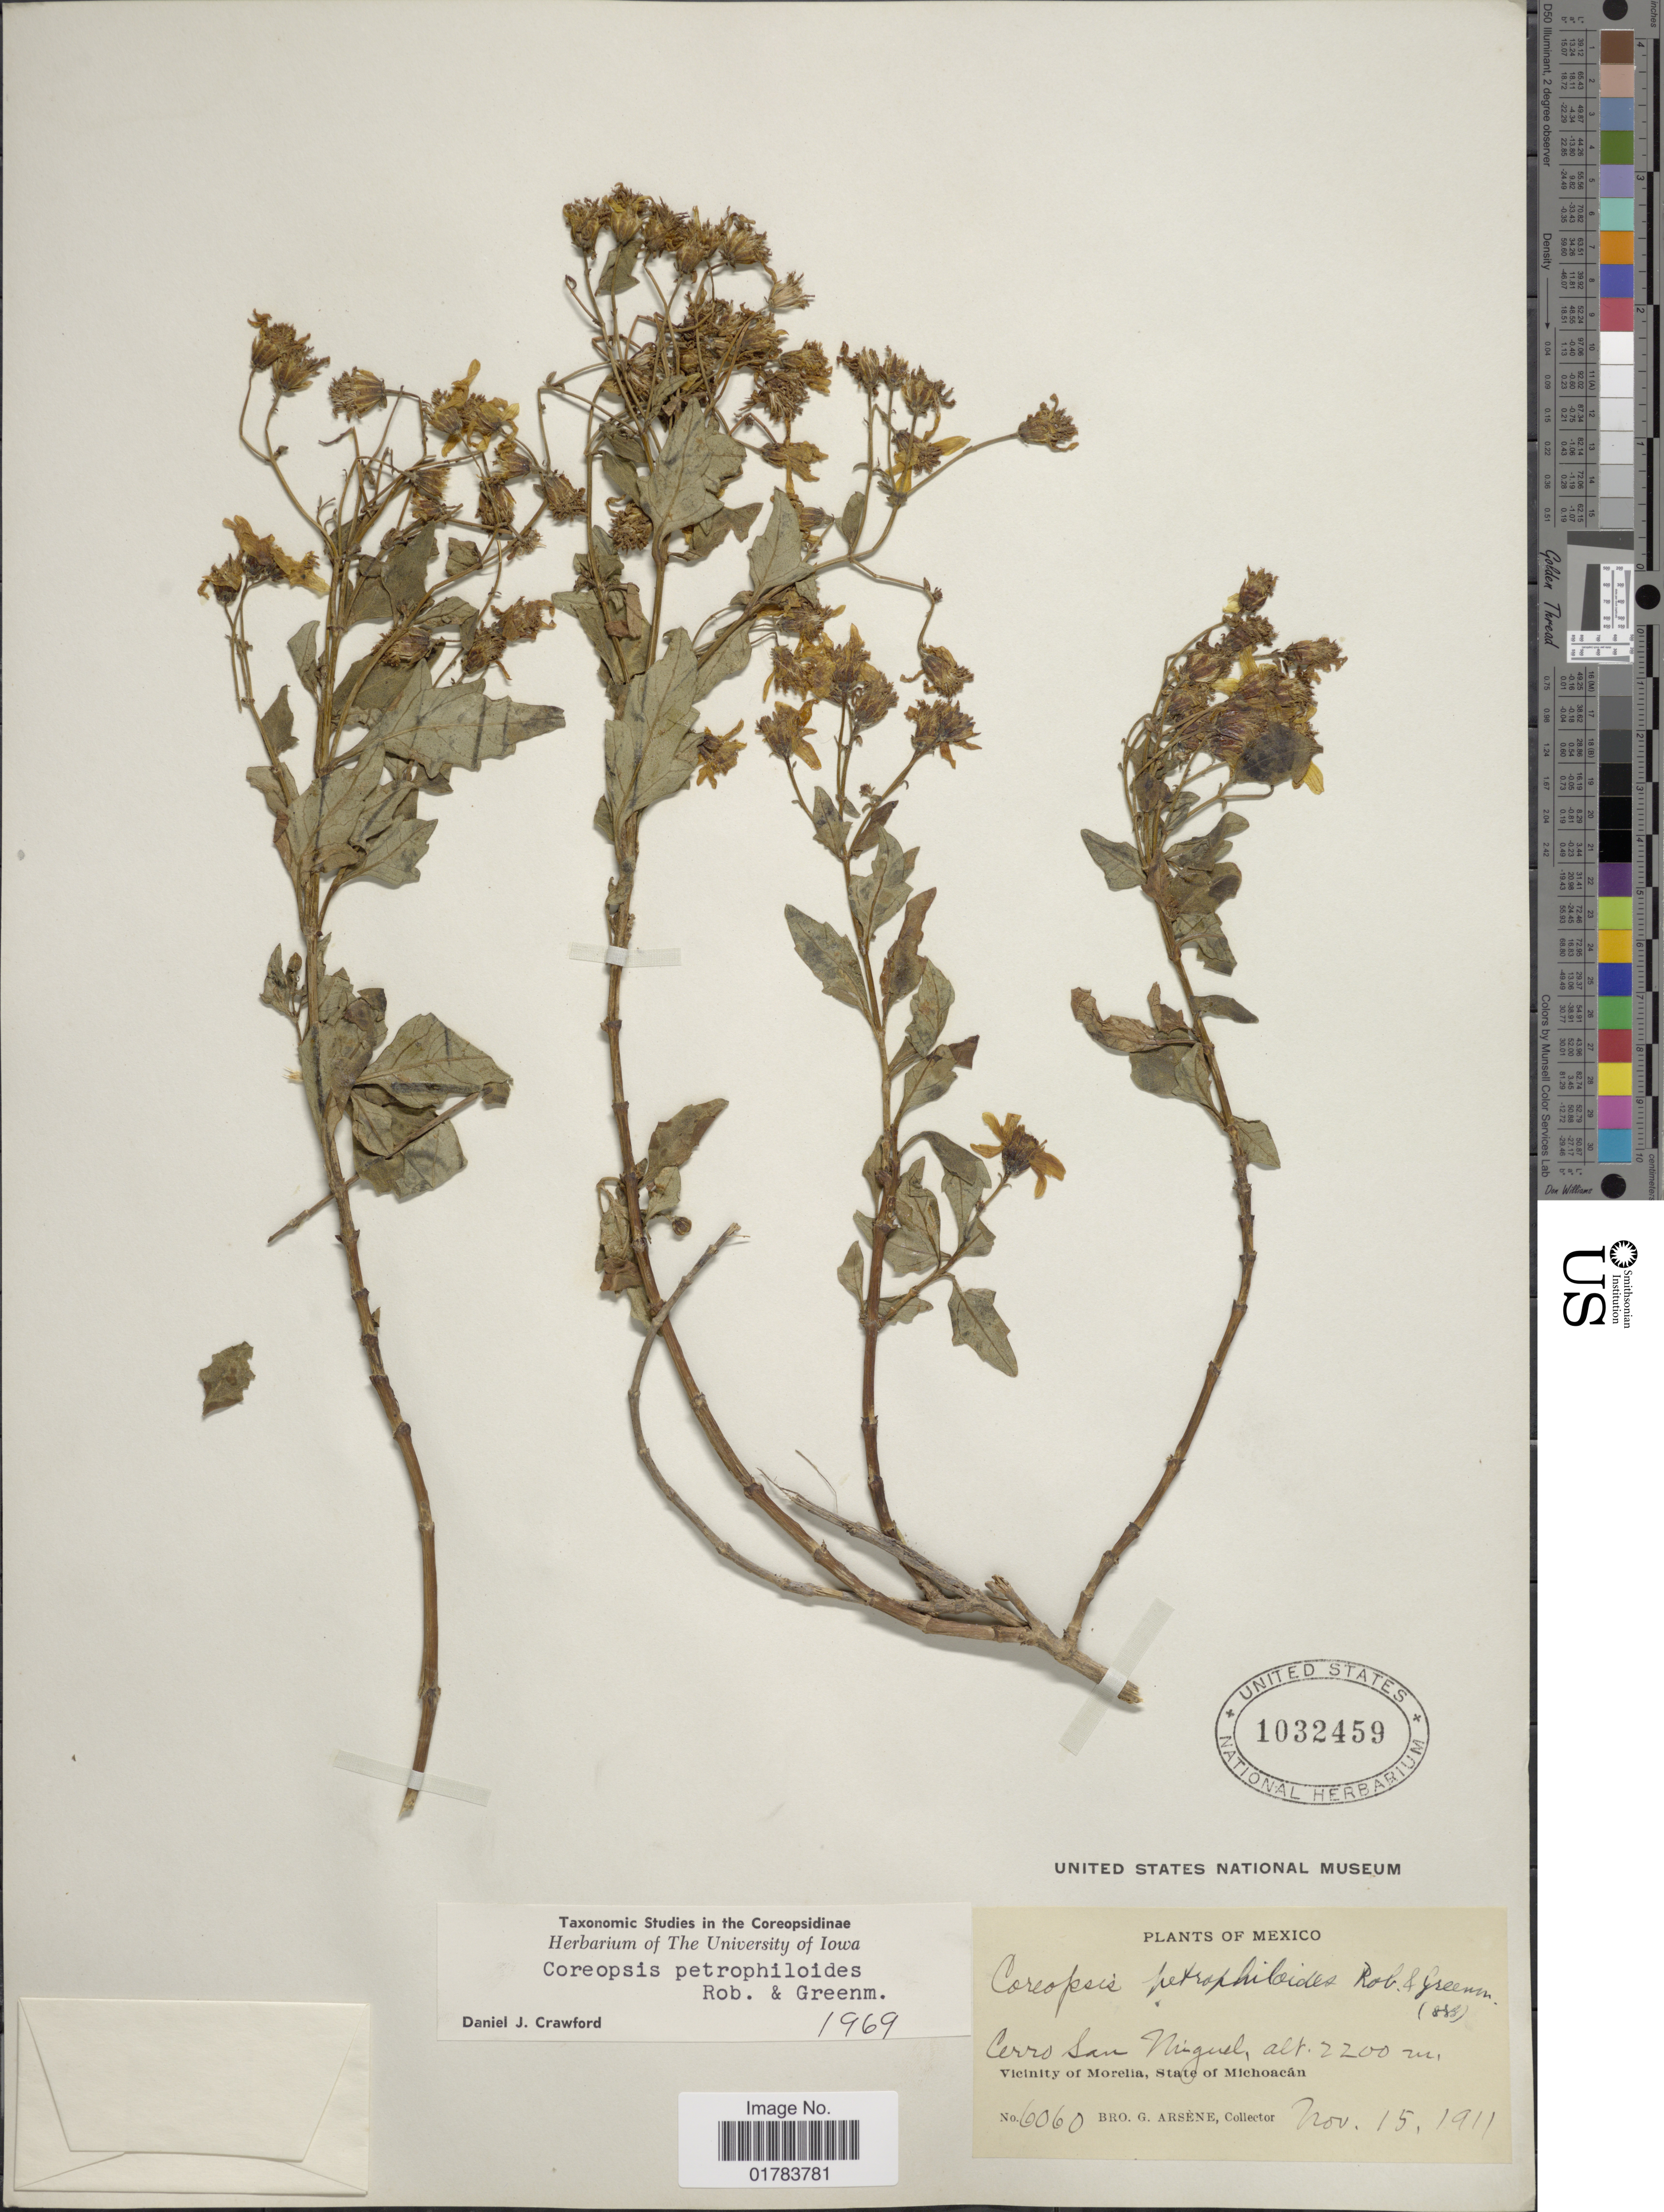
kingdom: Plantae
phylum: Tracheophyta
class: Magnoliopsida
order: Asterales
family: Asteraceae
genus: Coreopsis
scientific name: Coreopsis petrophiloides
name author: B.L. Rob. & Greenm.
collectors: Bro. G. Arsène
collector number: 6060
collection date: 1911-11-15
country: Mexico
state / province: Michoacán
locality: Cerro San Miguel, Vicinity of Morelia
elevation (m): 2200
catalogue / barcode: US 1032459